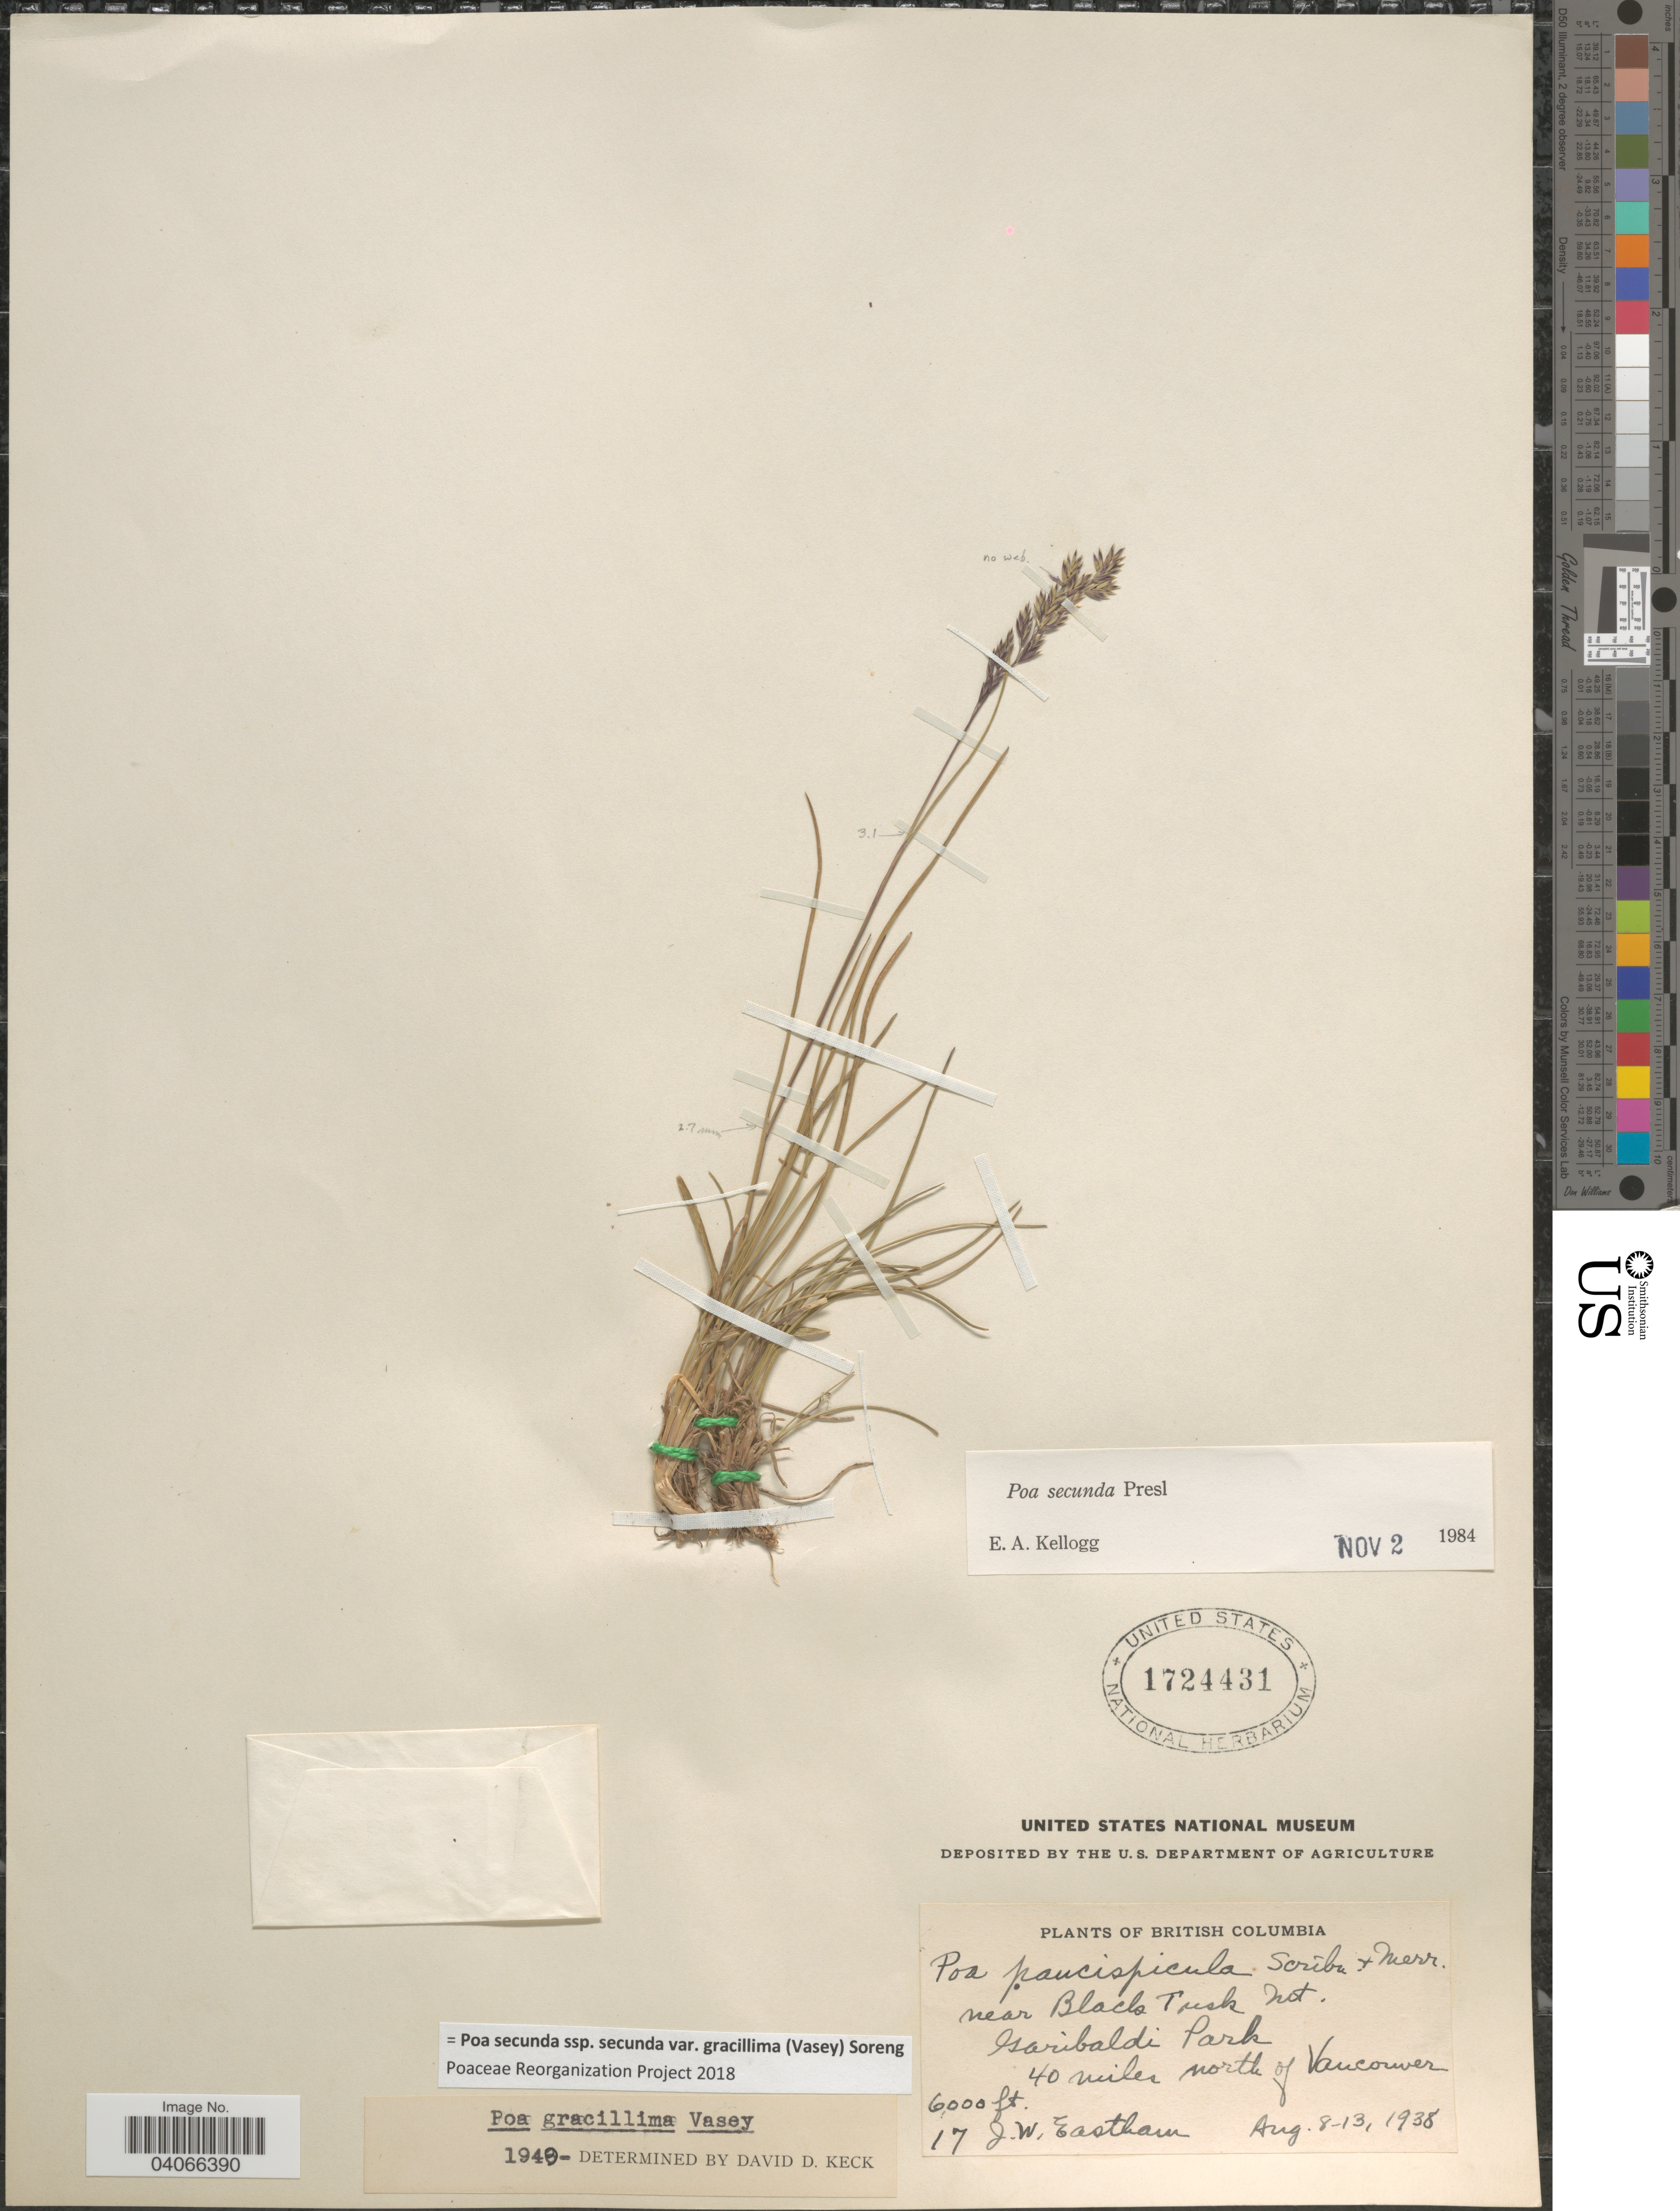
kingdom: Plantae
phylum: Tracheophyta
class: Liliopsida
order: Poales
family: Poaceae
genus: Poa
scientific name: Poa secunda subsp. secunda var. gracillima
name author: (Vasey) Soreng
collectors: J. Eastham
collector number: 17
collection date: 1938-08-08/1938-08-13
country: Canada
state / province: British Columbia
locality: Near Black Tusk Mt. Garibaldi Park. 40 miles north of Vancouver.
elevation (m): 1829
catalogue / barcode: US 1724431